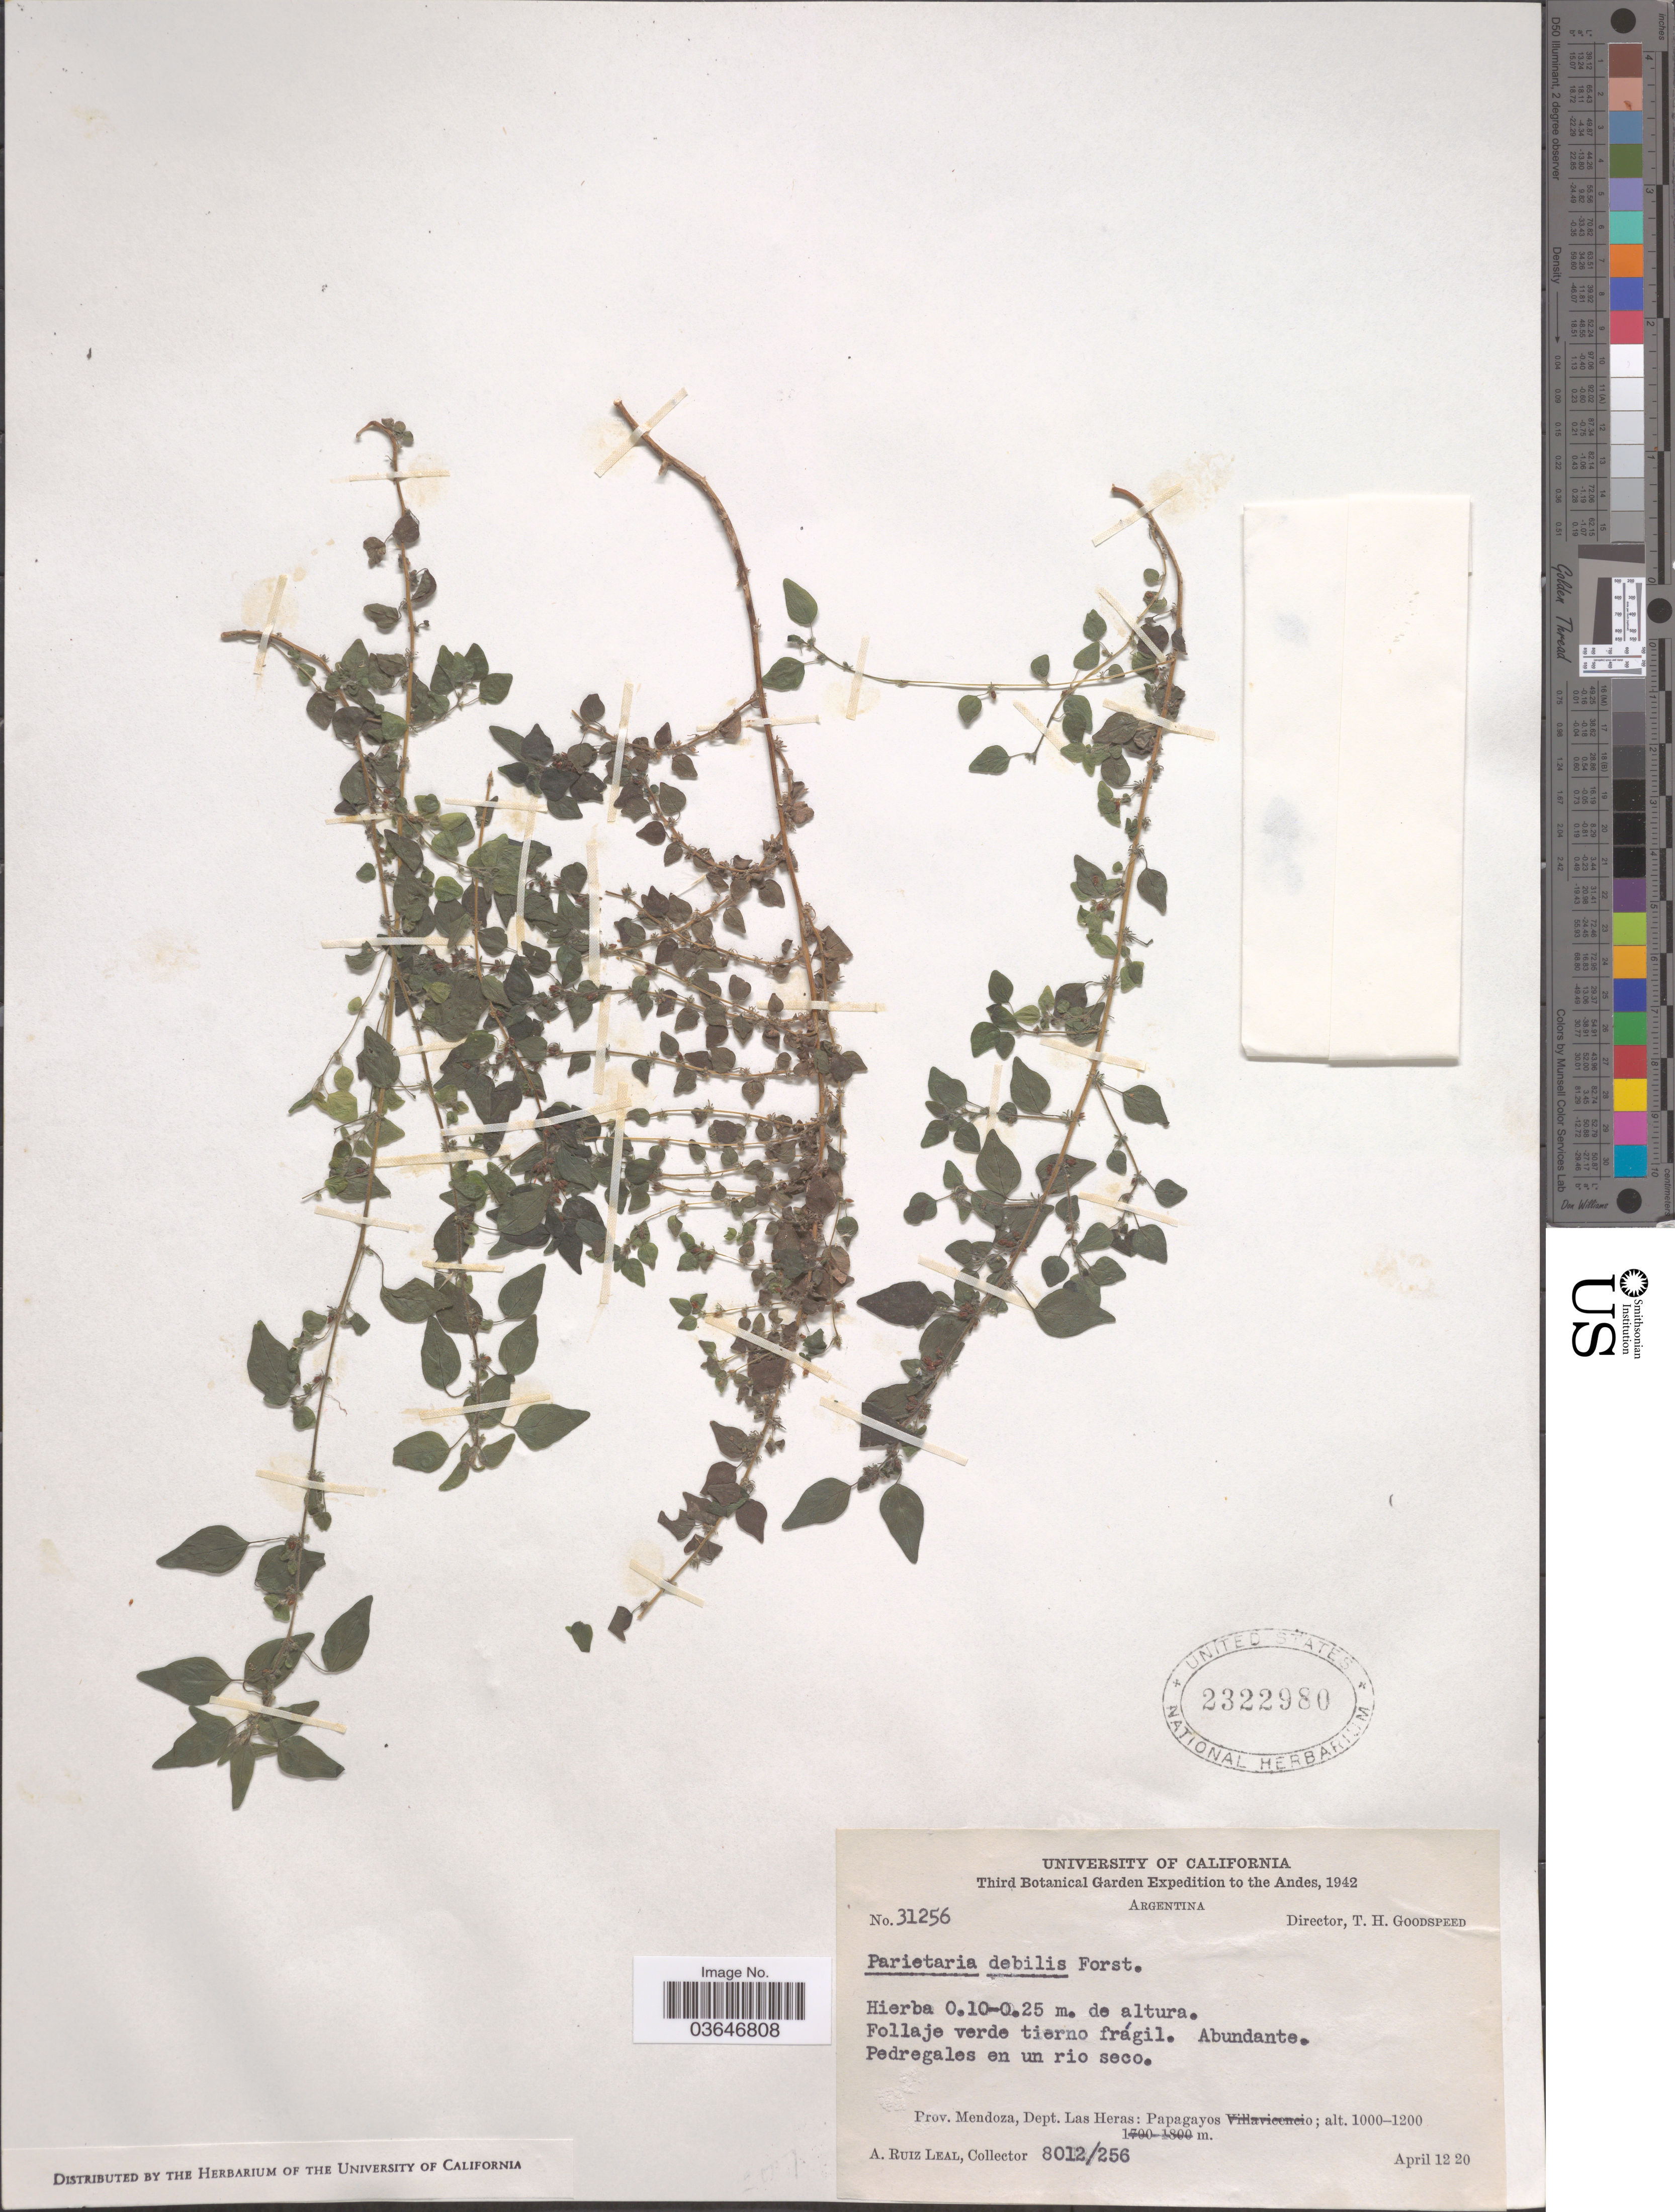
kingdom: Plantae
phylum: Tracheophyta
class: Magnoliopsida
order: Rosales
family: Urticaceae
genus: Parietaria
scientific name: Parietaria debilis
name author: G. Forst.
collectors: A. R. Leal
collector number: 8012/256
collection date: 1942-04-12/1942-04-20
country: Argentina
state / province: Mendoza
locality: Andes. Dept. Las Heras: Papagayos.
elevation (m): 1000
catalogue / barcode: US 2322980